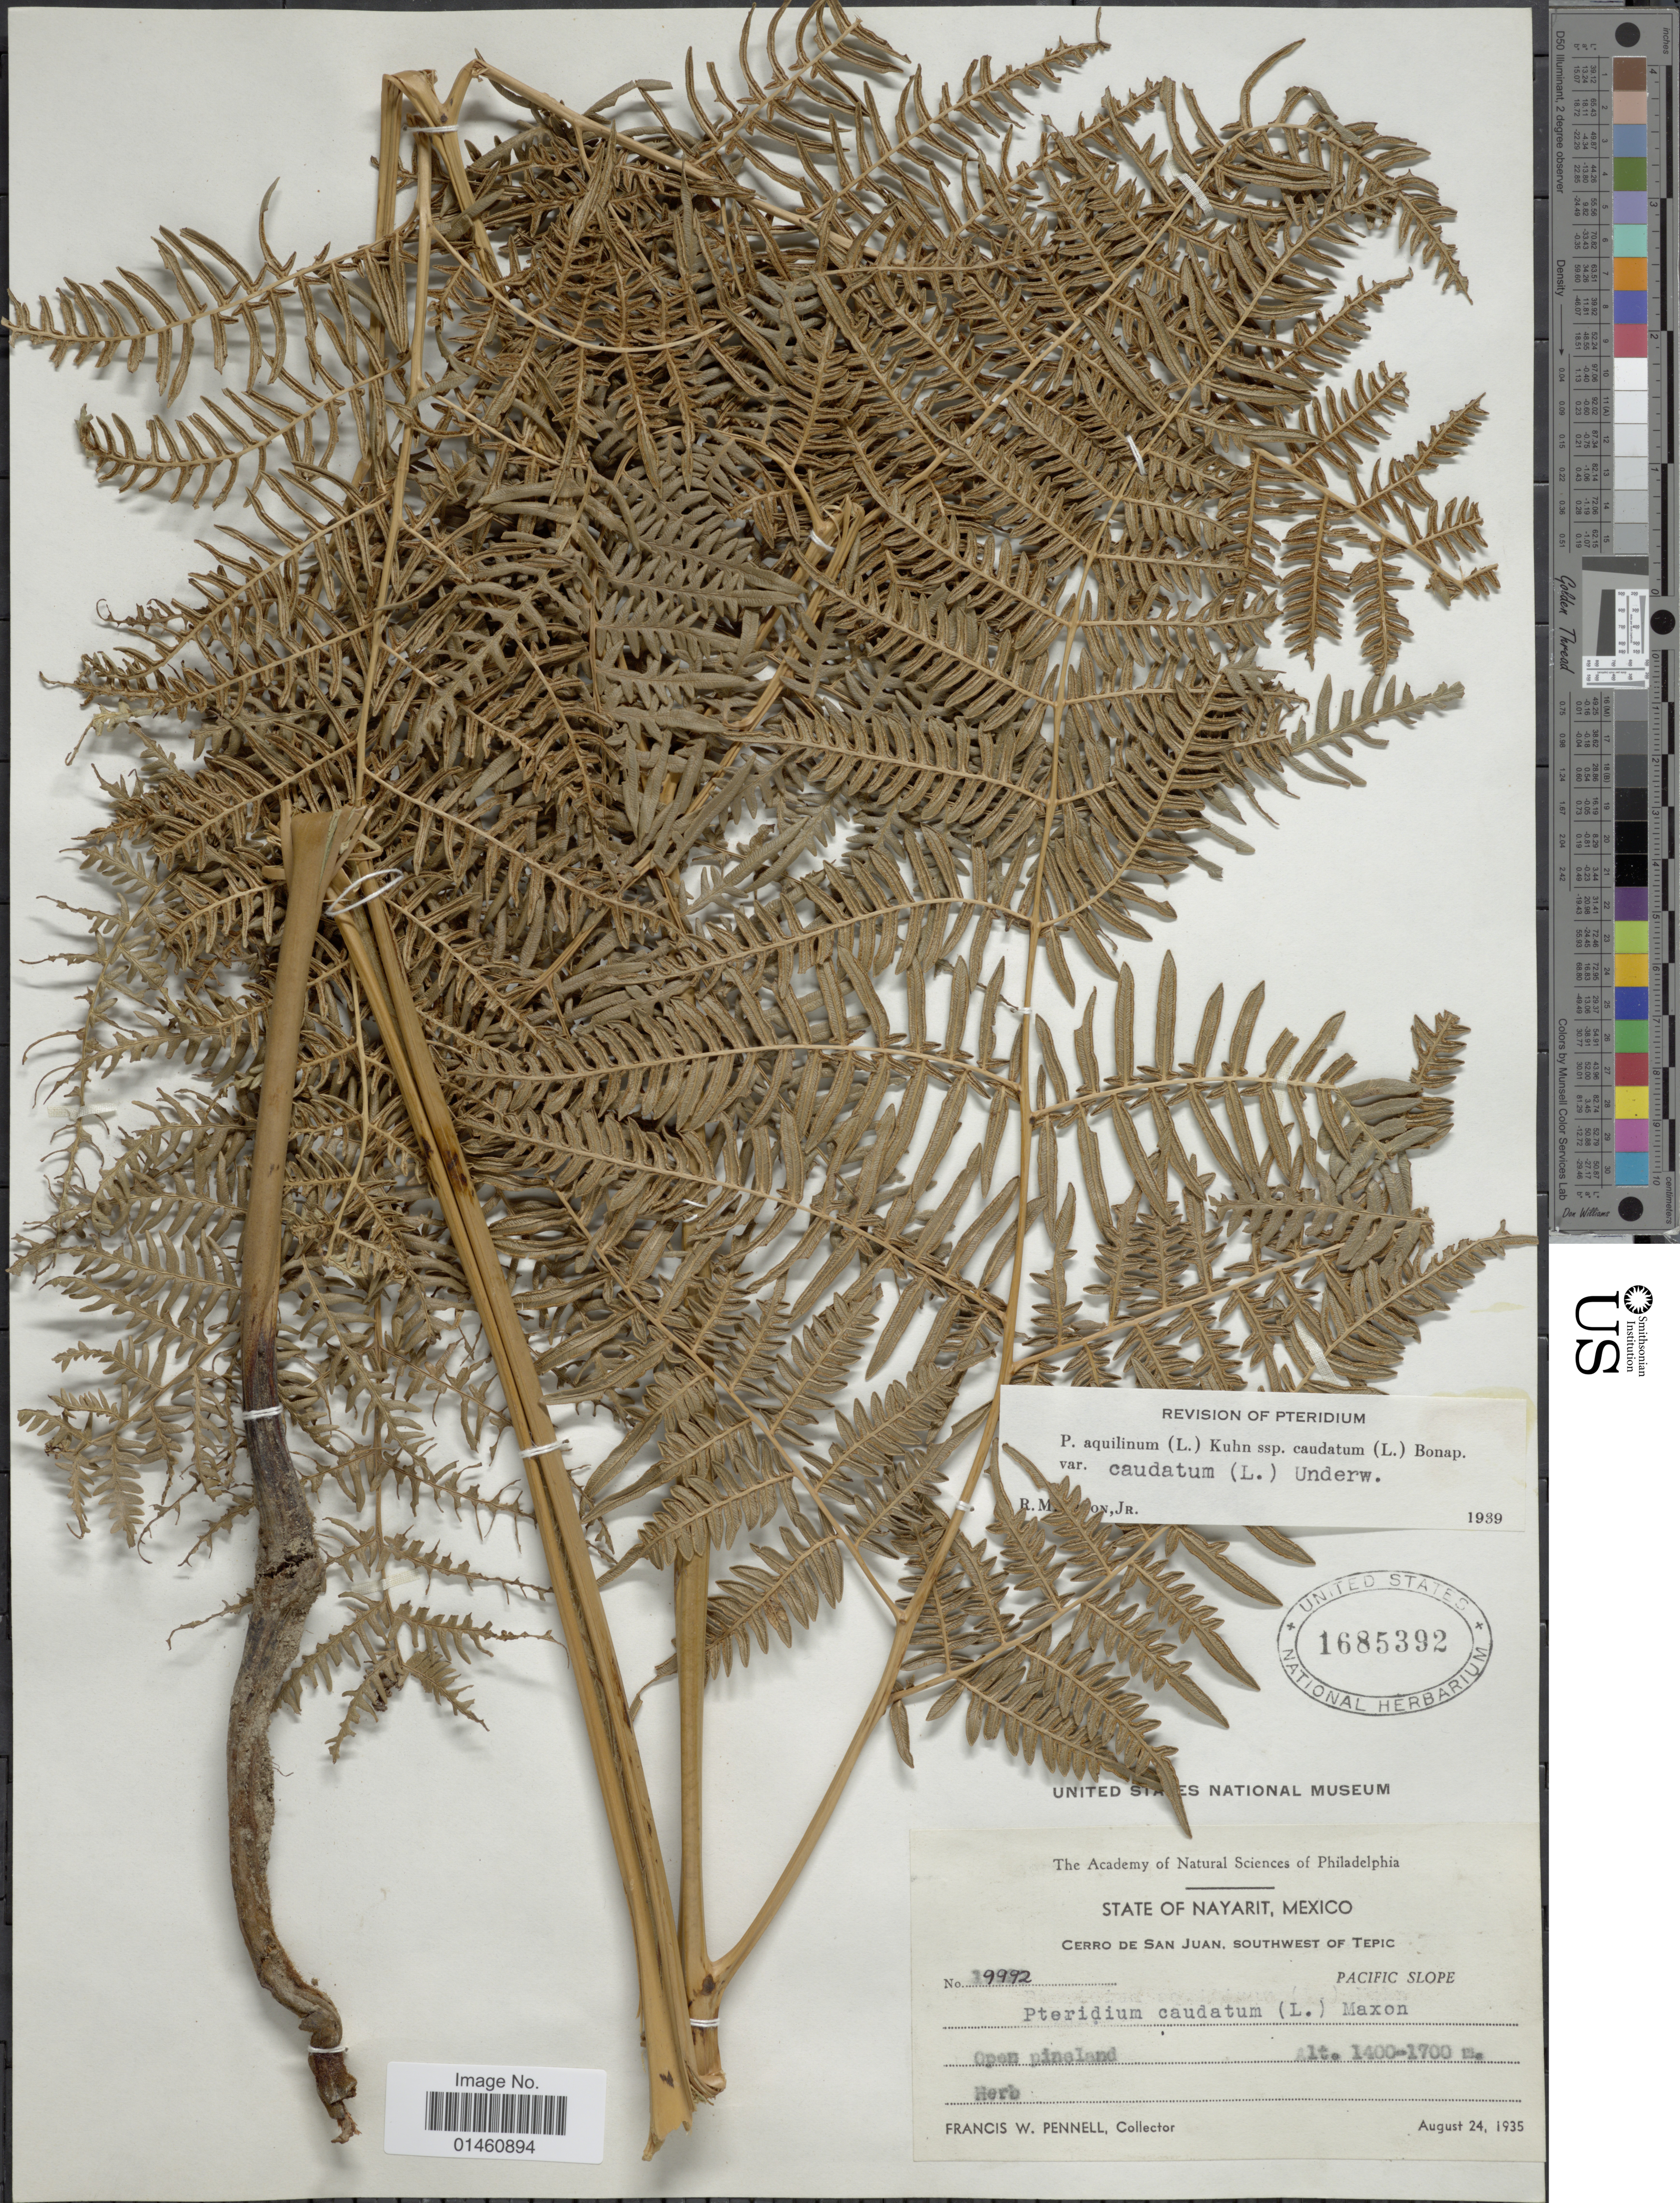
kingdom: Plantae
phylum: Tracheophyta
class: Polypodiopsida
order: Polypodiales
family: Dennstaedtiaceae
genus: Pteridium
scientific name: Pteridium caudatum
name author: (L.) Maxon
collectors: F. W. Pennell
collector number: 19992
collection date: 1935-08-24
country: Mexico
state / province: Nayarit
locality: Cerro de San Juan, southwest of Tepic, pacific slope.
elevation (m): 1400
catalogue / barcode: US 1685392